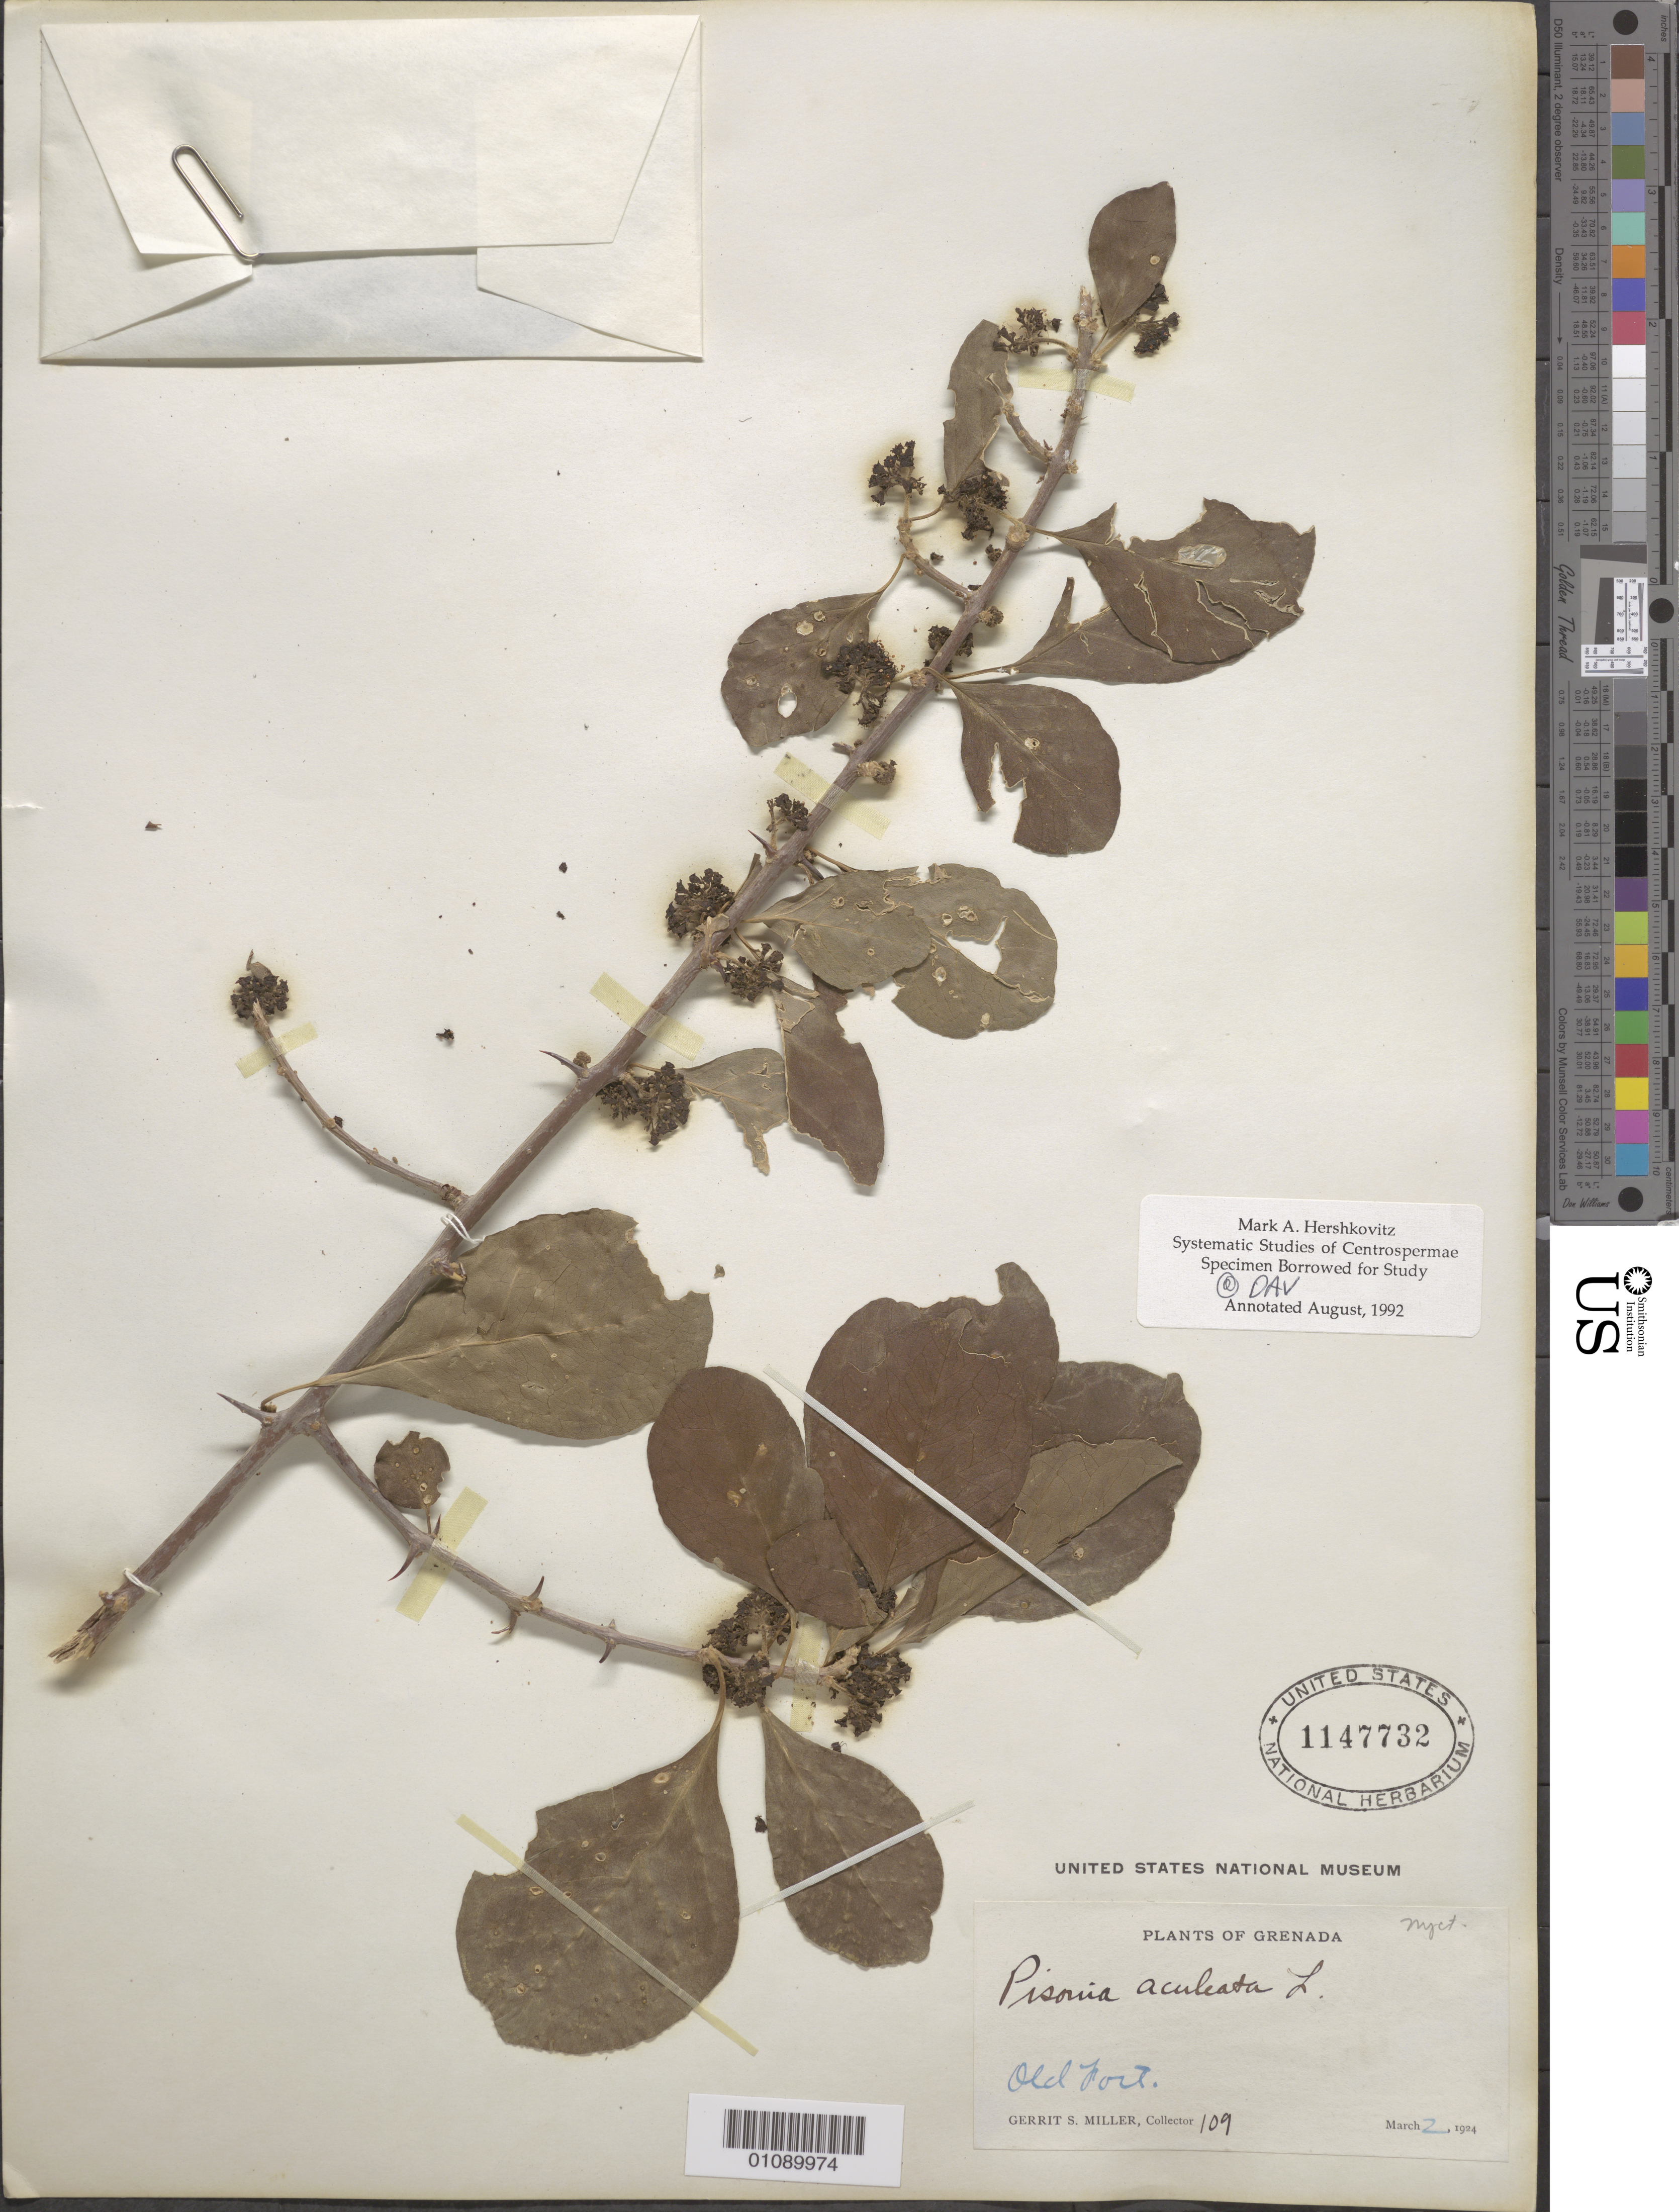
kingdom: Plantae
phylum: Tracheophyta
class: Magnoliopsida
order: Caryophyllales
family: Nyctaginaceae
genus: Pisonia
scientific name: Pisonia aculeata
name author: L.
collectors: G. S. Miller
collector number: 109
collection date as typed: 02 Mar 1924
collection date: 1924-03-02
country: Grenada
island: Grenada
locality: Old Fort (perhaps in St. George's)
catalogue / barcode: US 1147732